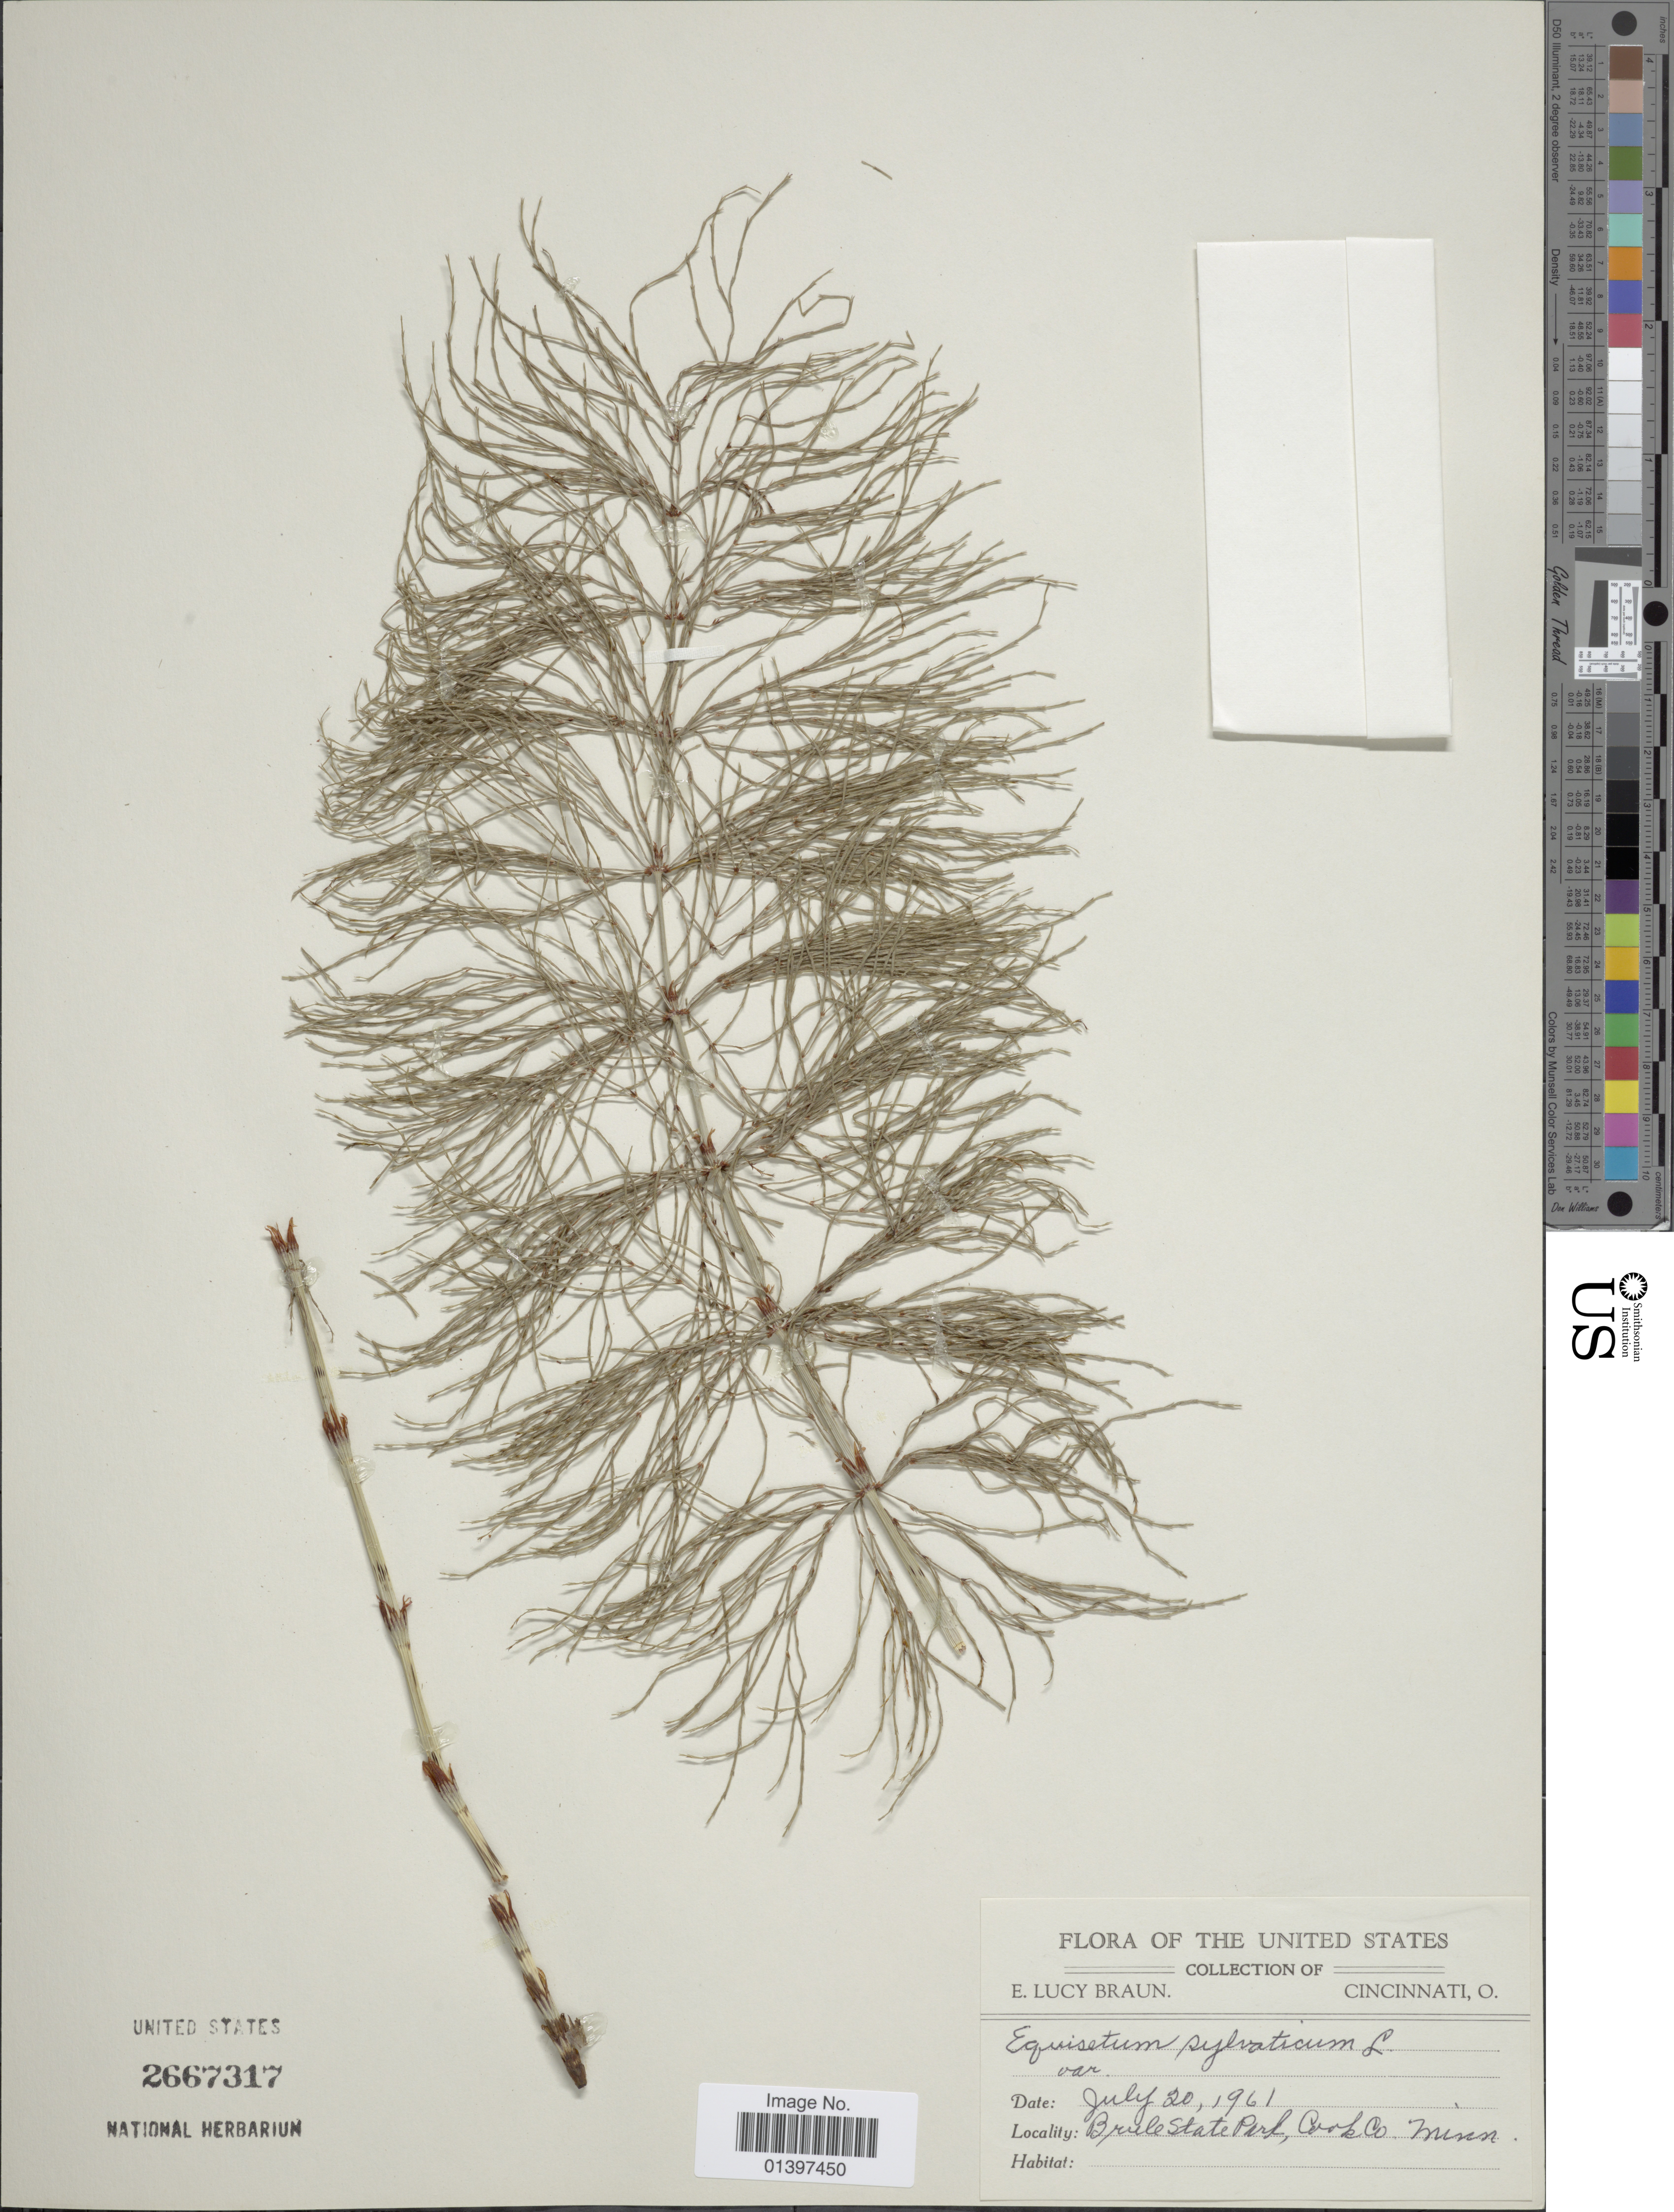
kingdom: Plantae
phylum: Tracheophyta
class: Polypodiopsida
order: Equisetales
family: Equisetaceae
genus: Equisetum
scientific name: Equisetum sylvaticum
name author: L.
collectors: L. E. Braun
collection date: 1961-07-20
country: United States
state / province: Minnesota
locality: Brulestate park, Cook Co., Minn.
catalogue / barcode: US 2667317